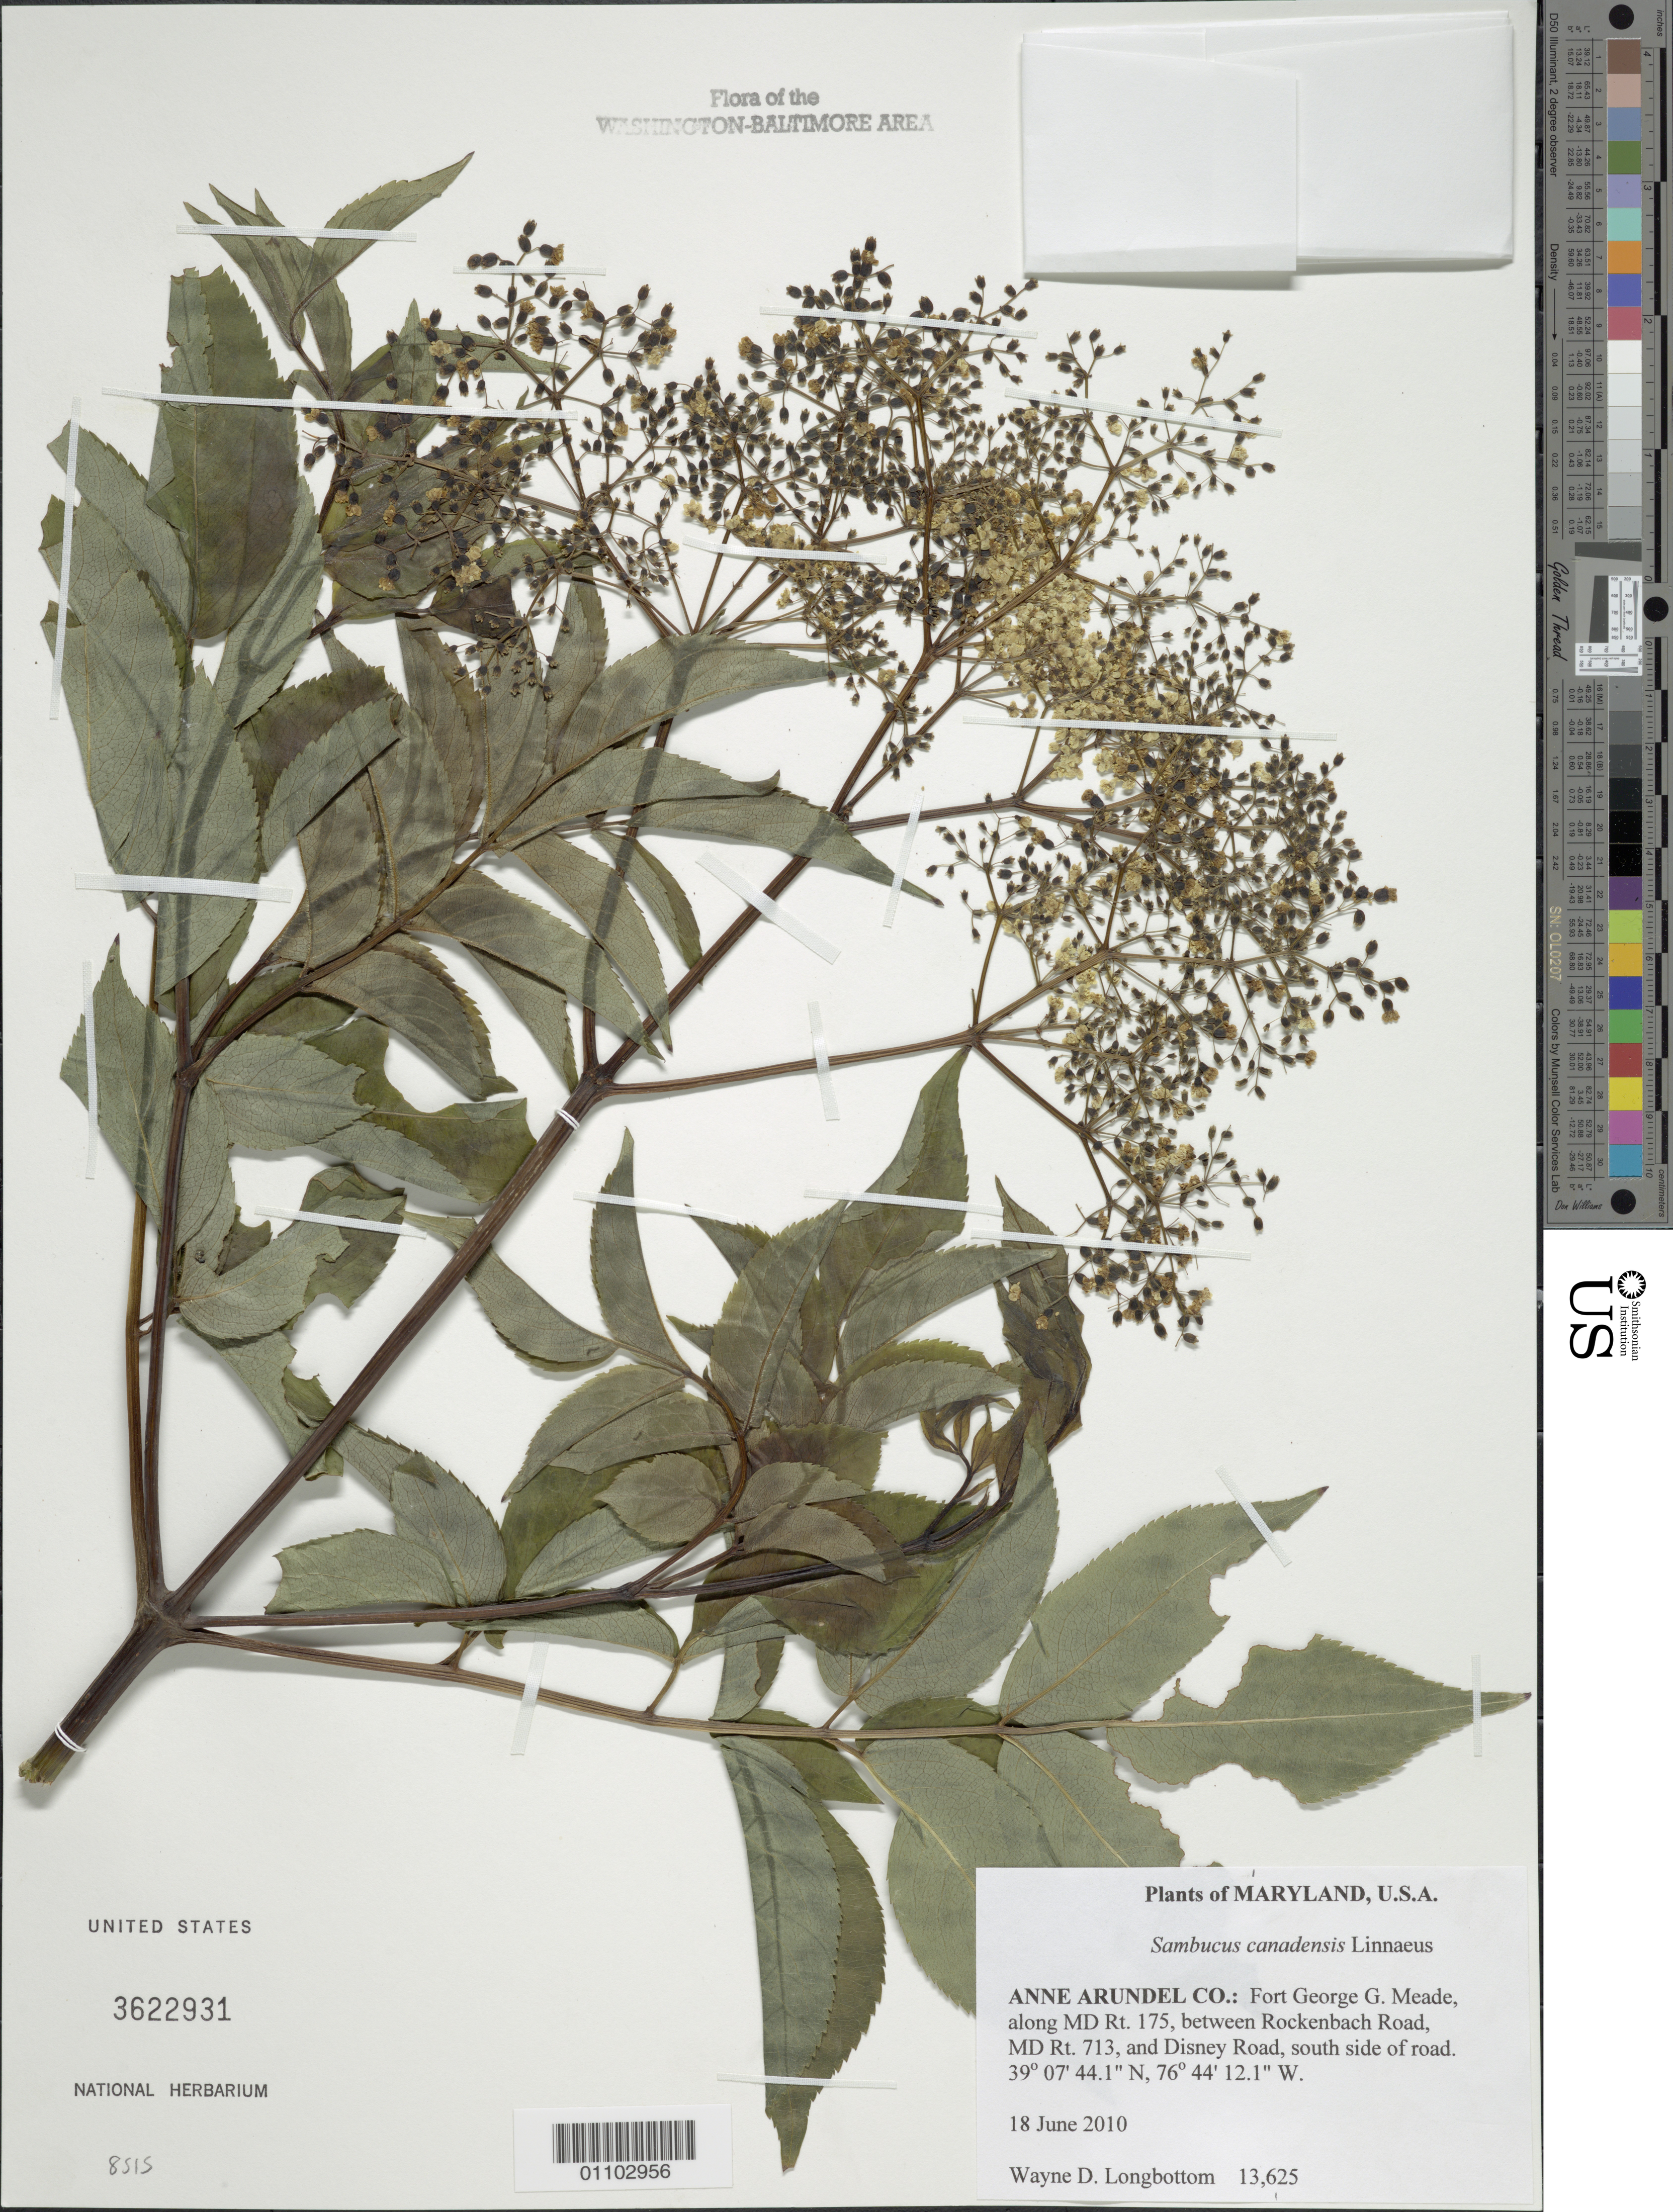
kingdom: Plantae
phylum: Tracheophyta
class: Magnoliopsida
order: Dipsacales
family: Viburnaceae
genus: Sambucus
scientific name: Sambucus canadensis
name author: L.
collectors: W. D. Longbottom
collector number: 13625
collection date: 2010-06-18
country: United States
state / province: Maryland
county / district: Anne Arundel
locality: Fort George G. Meade, along MD Rt. 175, between Rockenbach Road, MD Rt. 713, and Disney Road, south side of road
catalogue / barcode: US 3622931